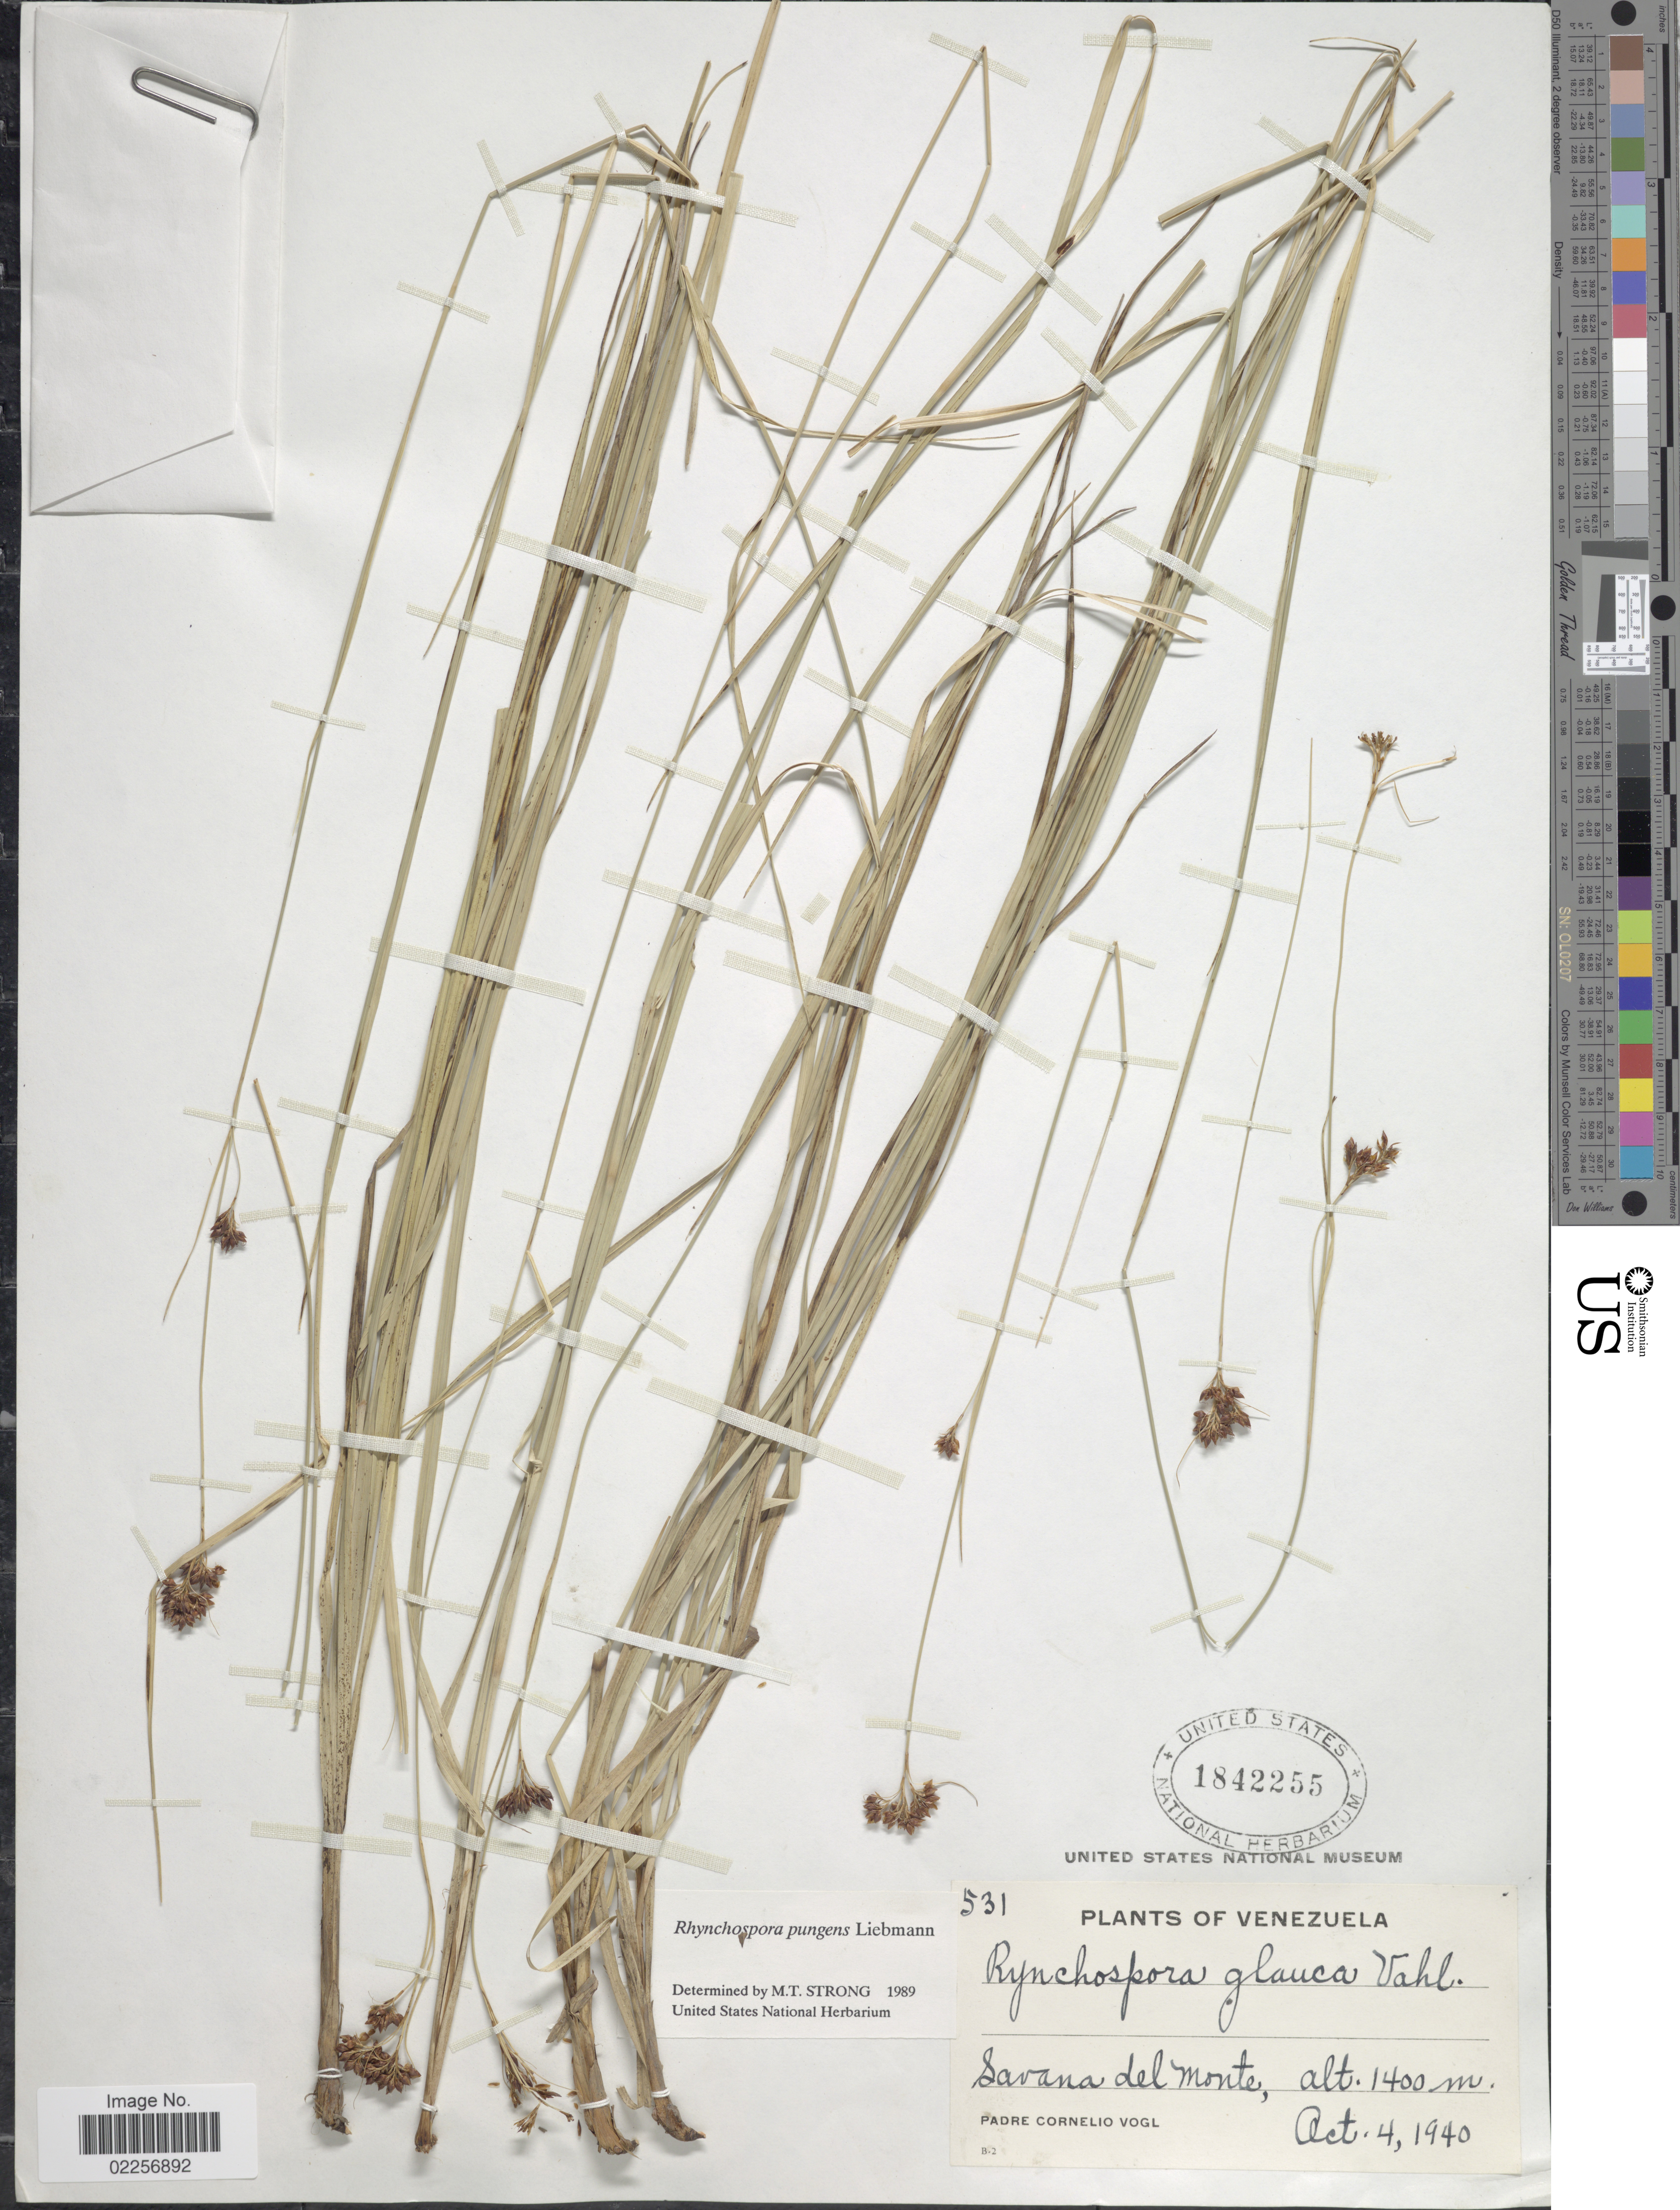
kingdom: Plantae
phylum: Tracheophyta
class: Liliopsida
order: Poales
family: Cyperaceae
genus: Rhynchospora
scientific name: Rhynchospora pungens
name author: Liebm.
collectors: C. Vogl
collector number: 531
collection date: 1940-10-04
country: Venezuela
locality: Savana del Monte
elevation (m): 1400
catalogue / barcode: US 1842255